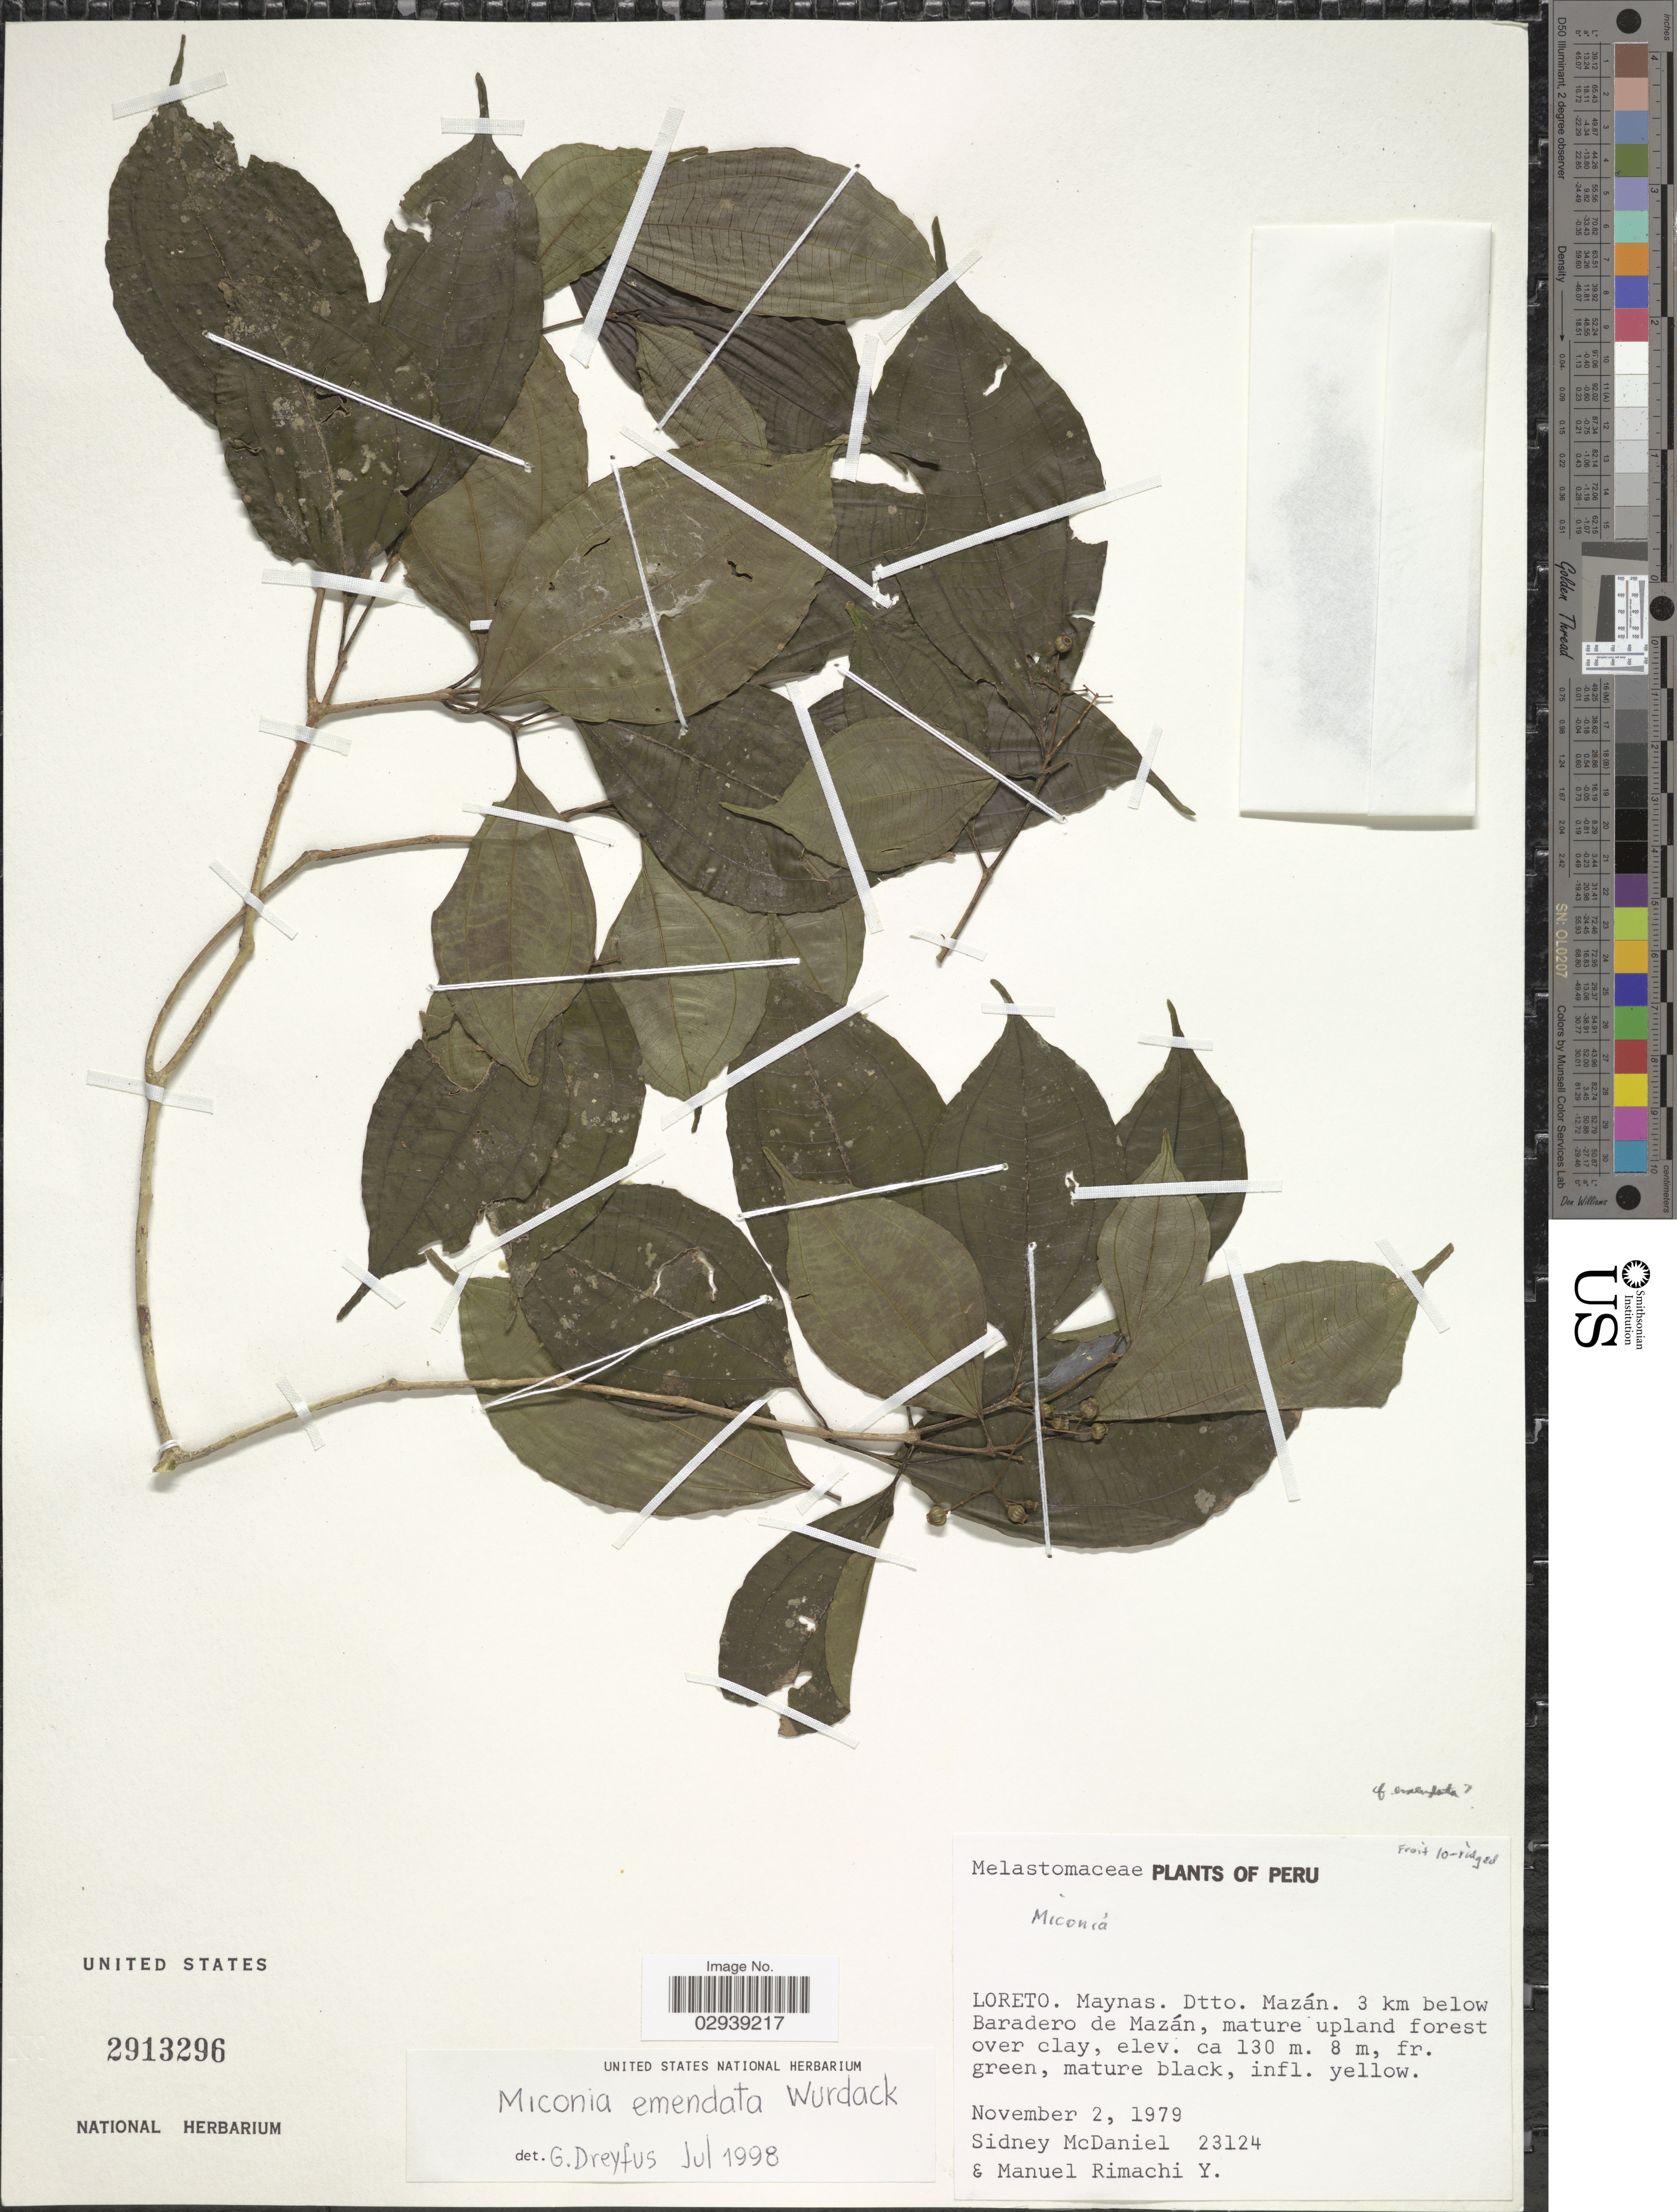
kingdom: Plantae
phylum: Tracheophyta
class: Magnoliopsida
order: Myrtales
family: Melastomataceae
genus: Miconia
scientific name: Miconia emendata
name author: Wurdack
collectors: S. McDaniel & M. Rimachi Y.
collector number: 23124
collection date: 1979-11-02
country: Peru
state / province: Loreto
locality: Maynas. Dtto. Mazán. 3 km below Barnadero de Mazán.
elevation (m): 130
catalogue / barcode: US 2913296